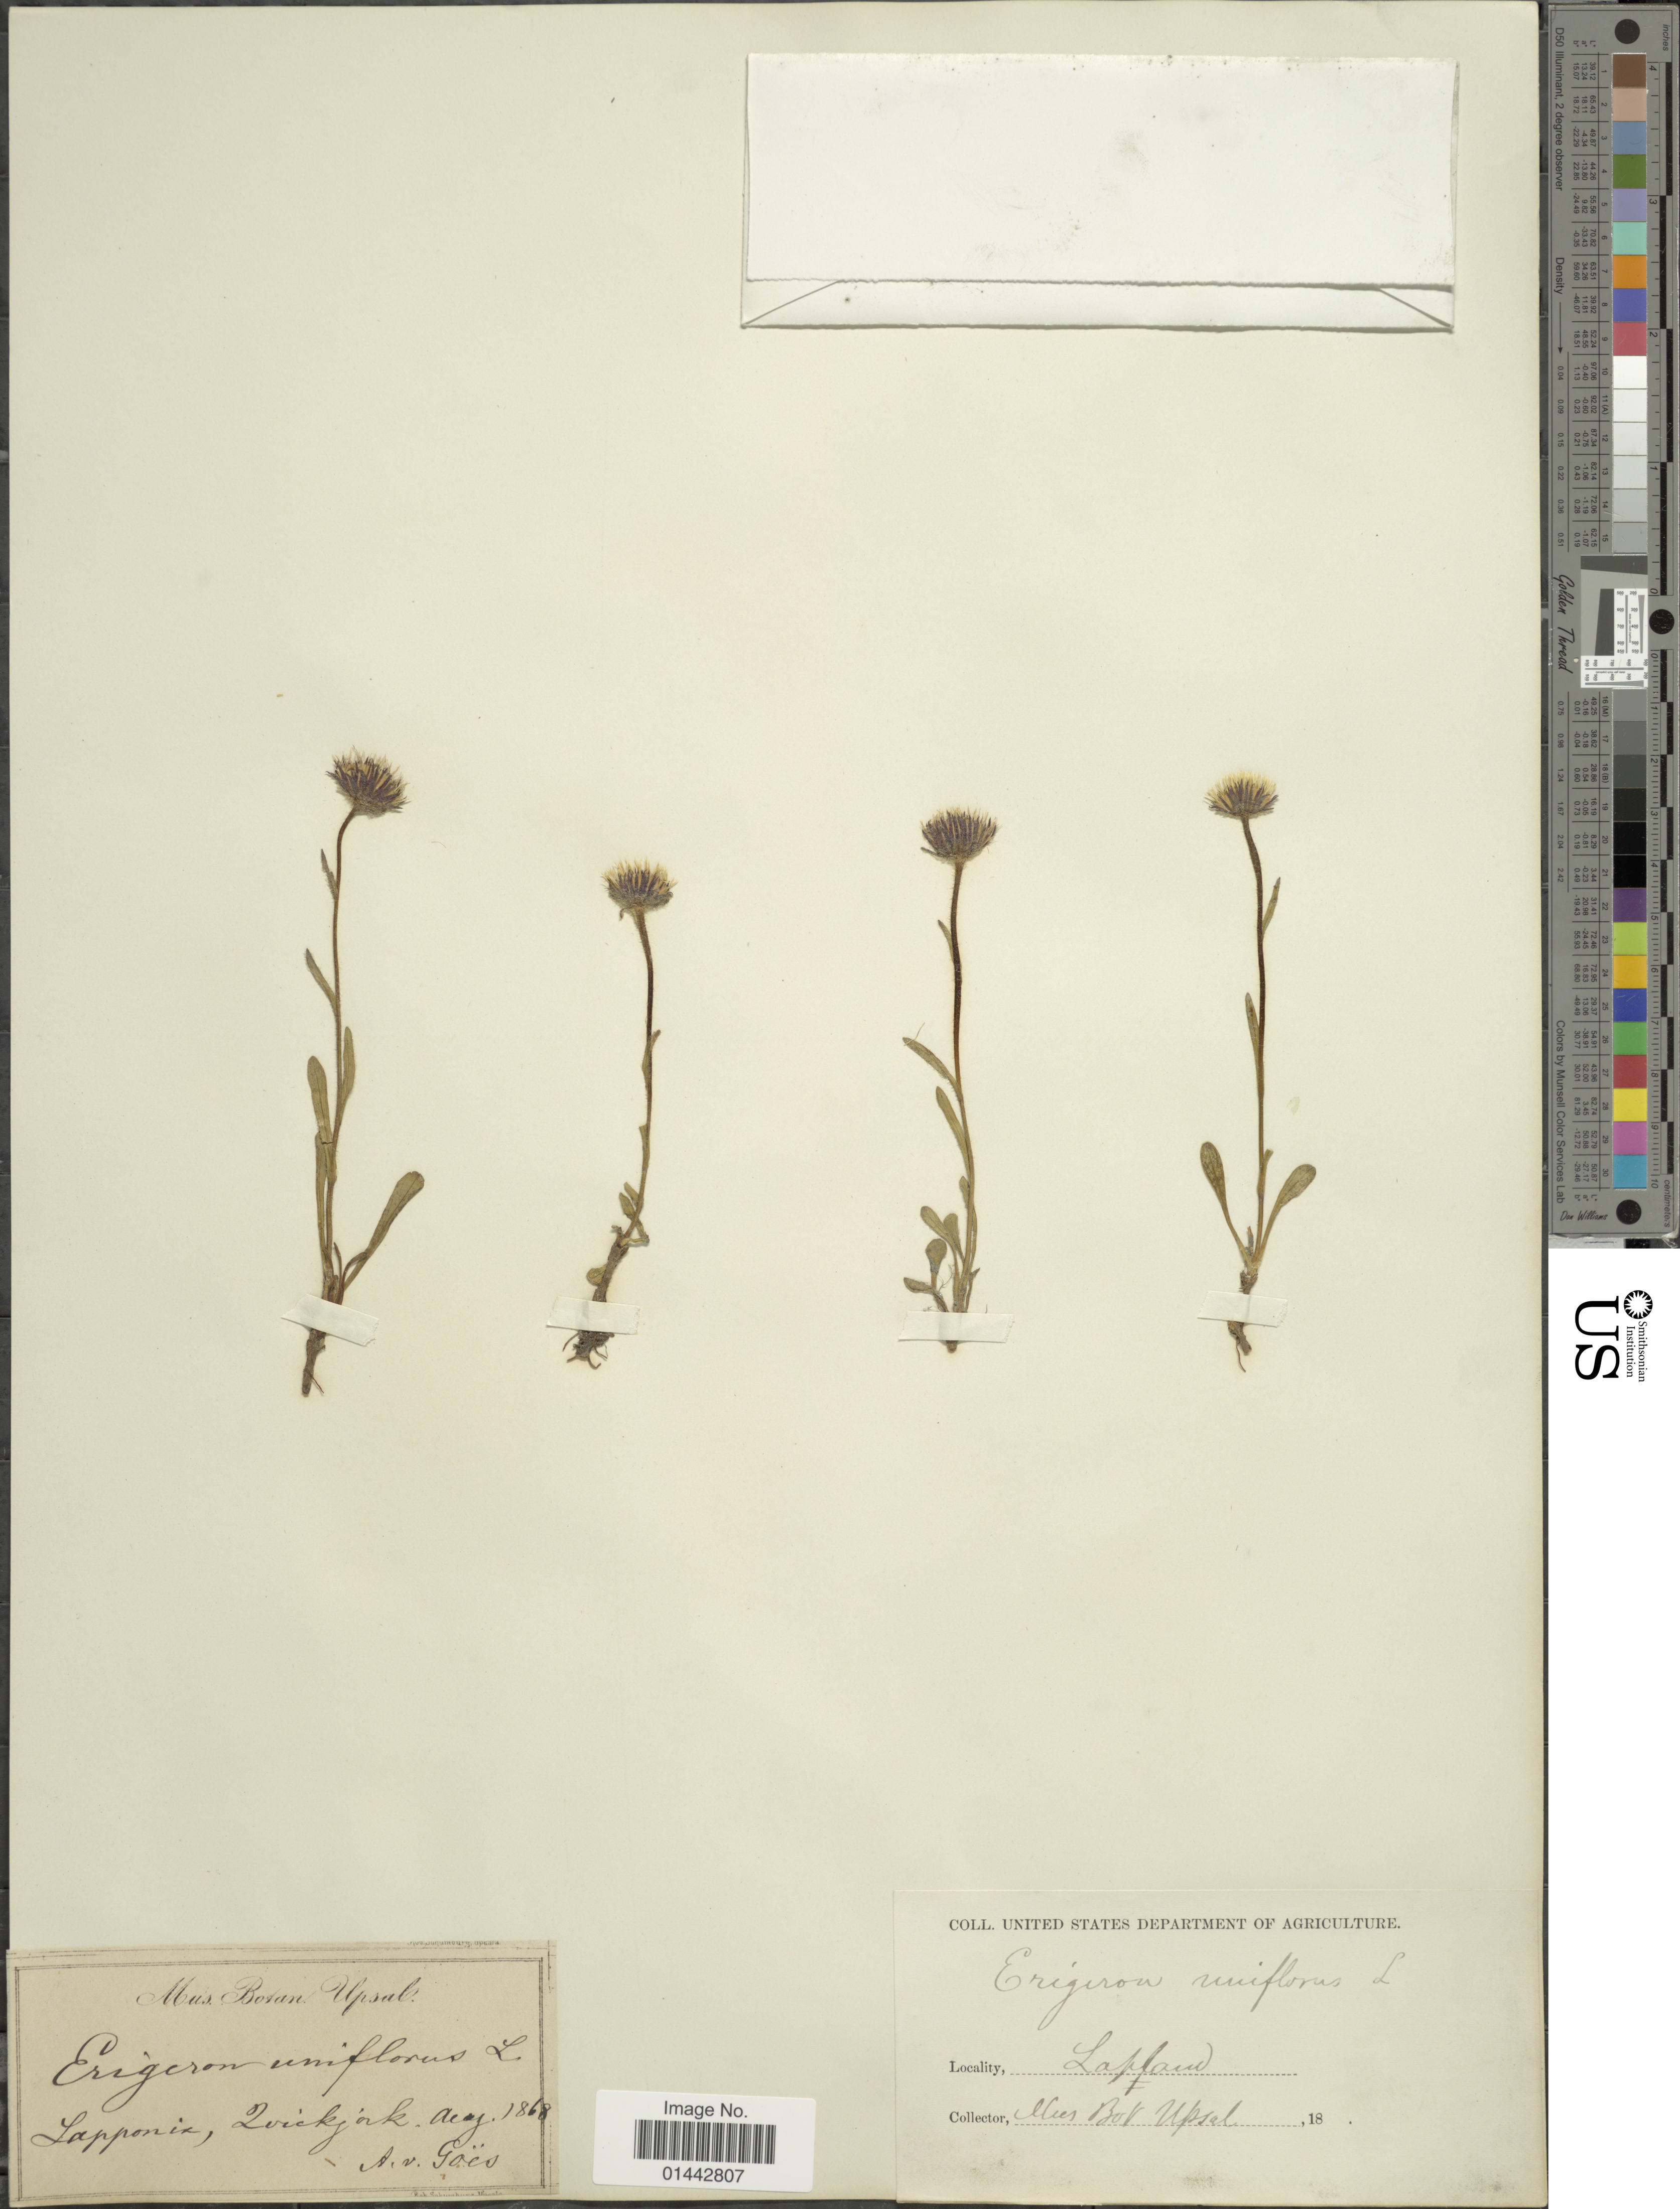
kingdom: Plantae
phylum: Tracheophyta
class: Magnoliopsida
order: Asterales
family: Asteraceae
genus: Erigeron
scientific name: Erigeron uniflorus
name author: L.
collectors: A. Goes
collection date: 1868-08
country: Sweden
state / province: Norrbotten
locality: Lapponia, Zvickjork, Lapland.